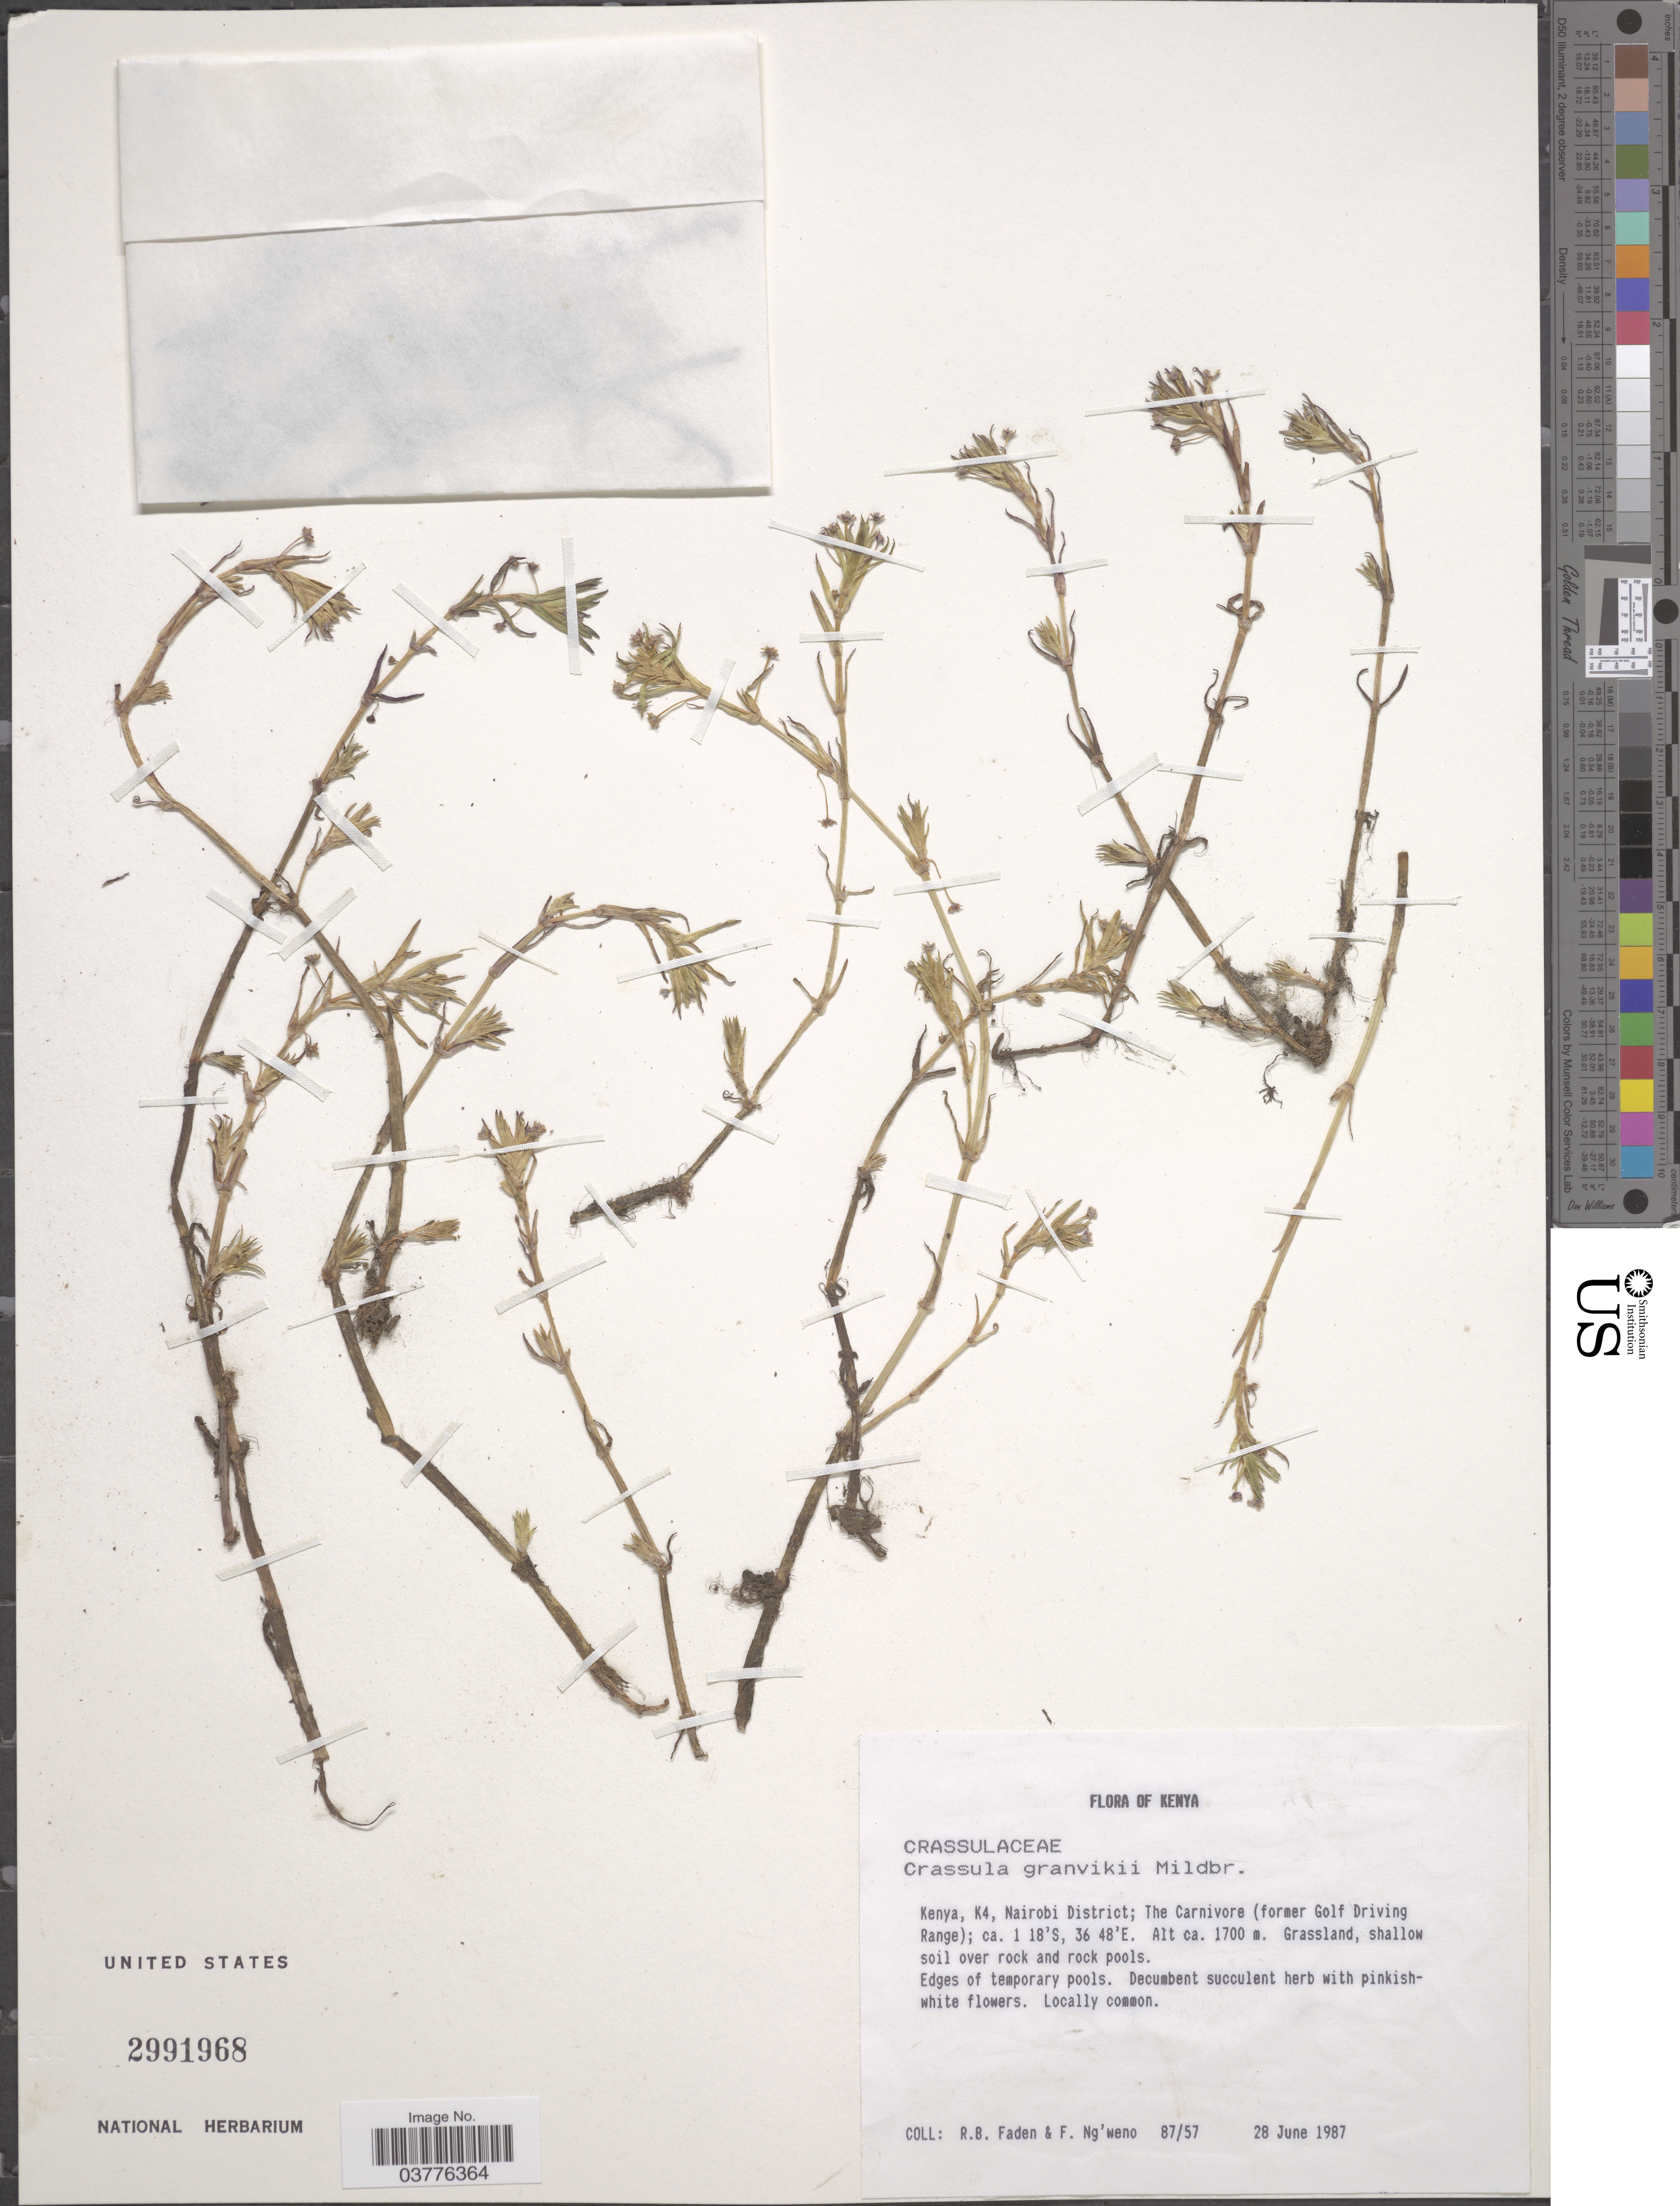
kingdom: Plantae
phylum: Tracheophyta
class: Magnoliopsida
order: Saxifragales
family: Crassulaceae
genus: Crassula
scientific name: Crassula granvikii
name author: Mildbr.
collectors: R. B. Faden & F. Ng'weno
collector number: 87/57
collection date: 1987-06-28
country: Kenya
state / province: Nairobi Area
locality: K4, Nairobi District; The Carnivore (former Golf Driving Range).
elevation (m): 1700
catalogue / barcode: US 2991968